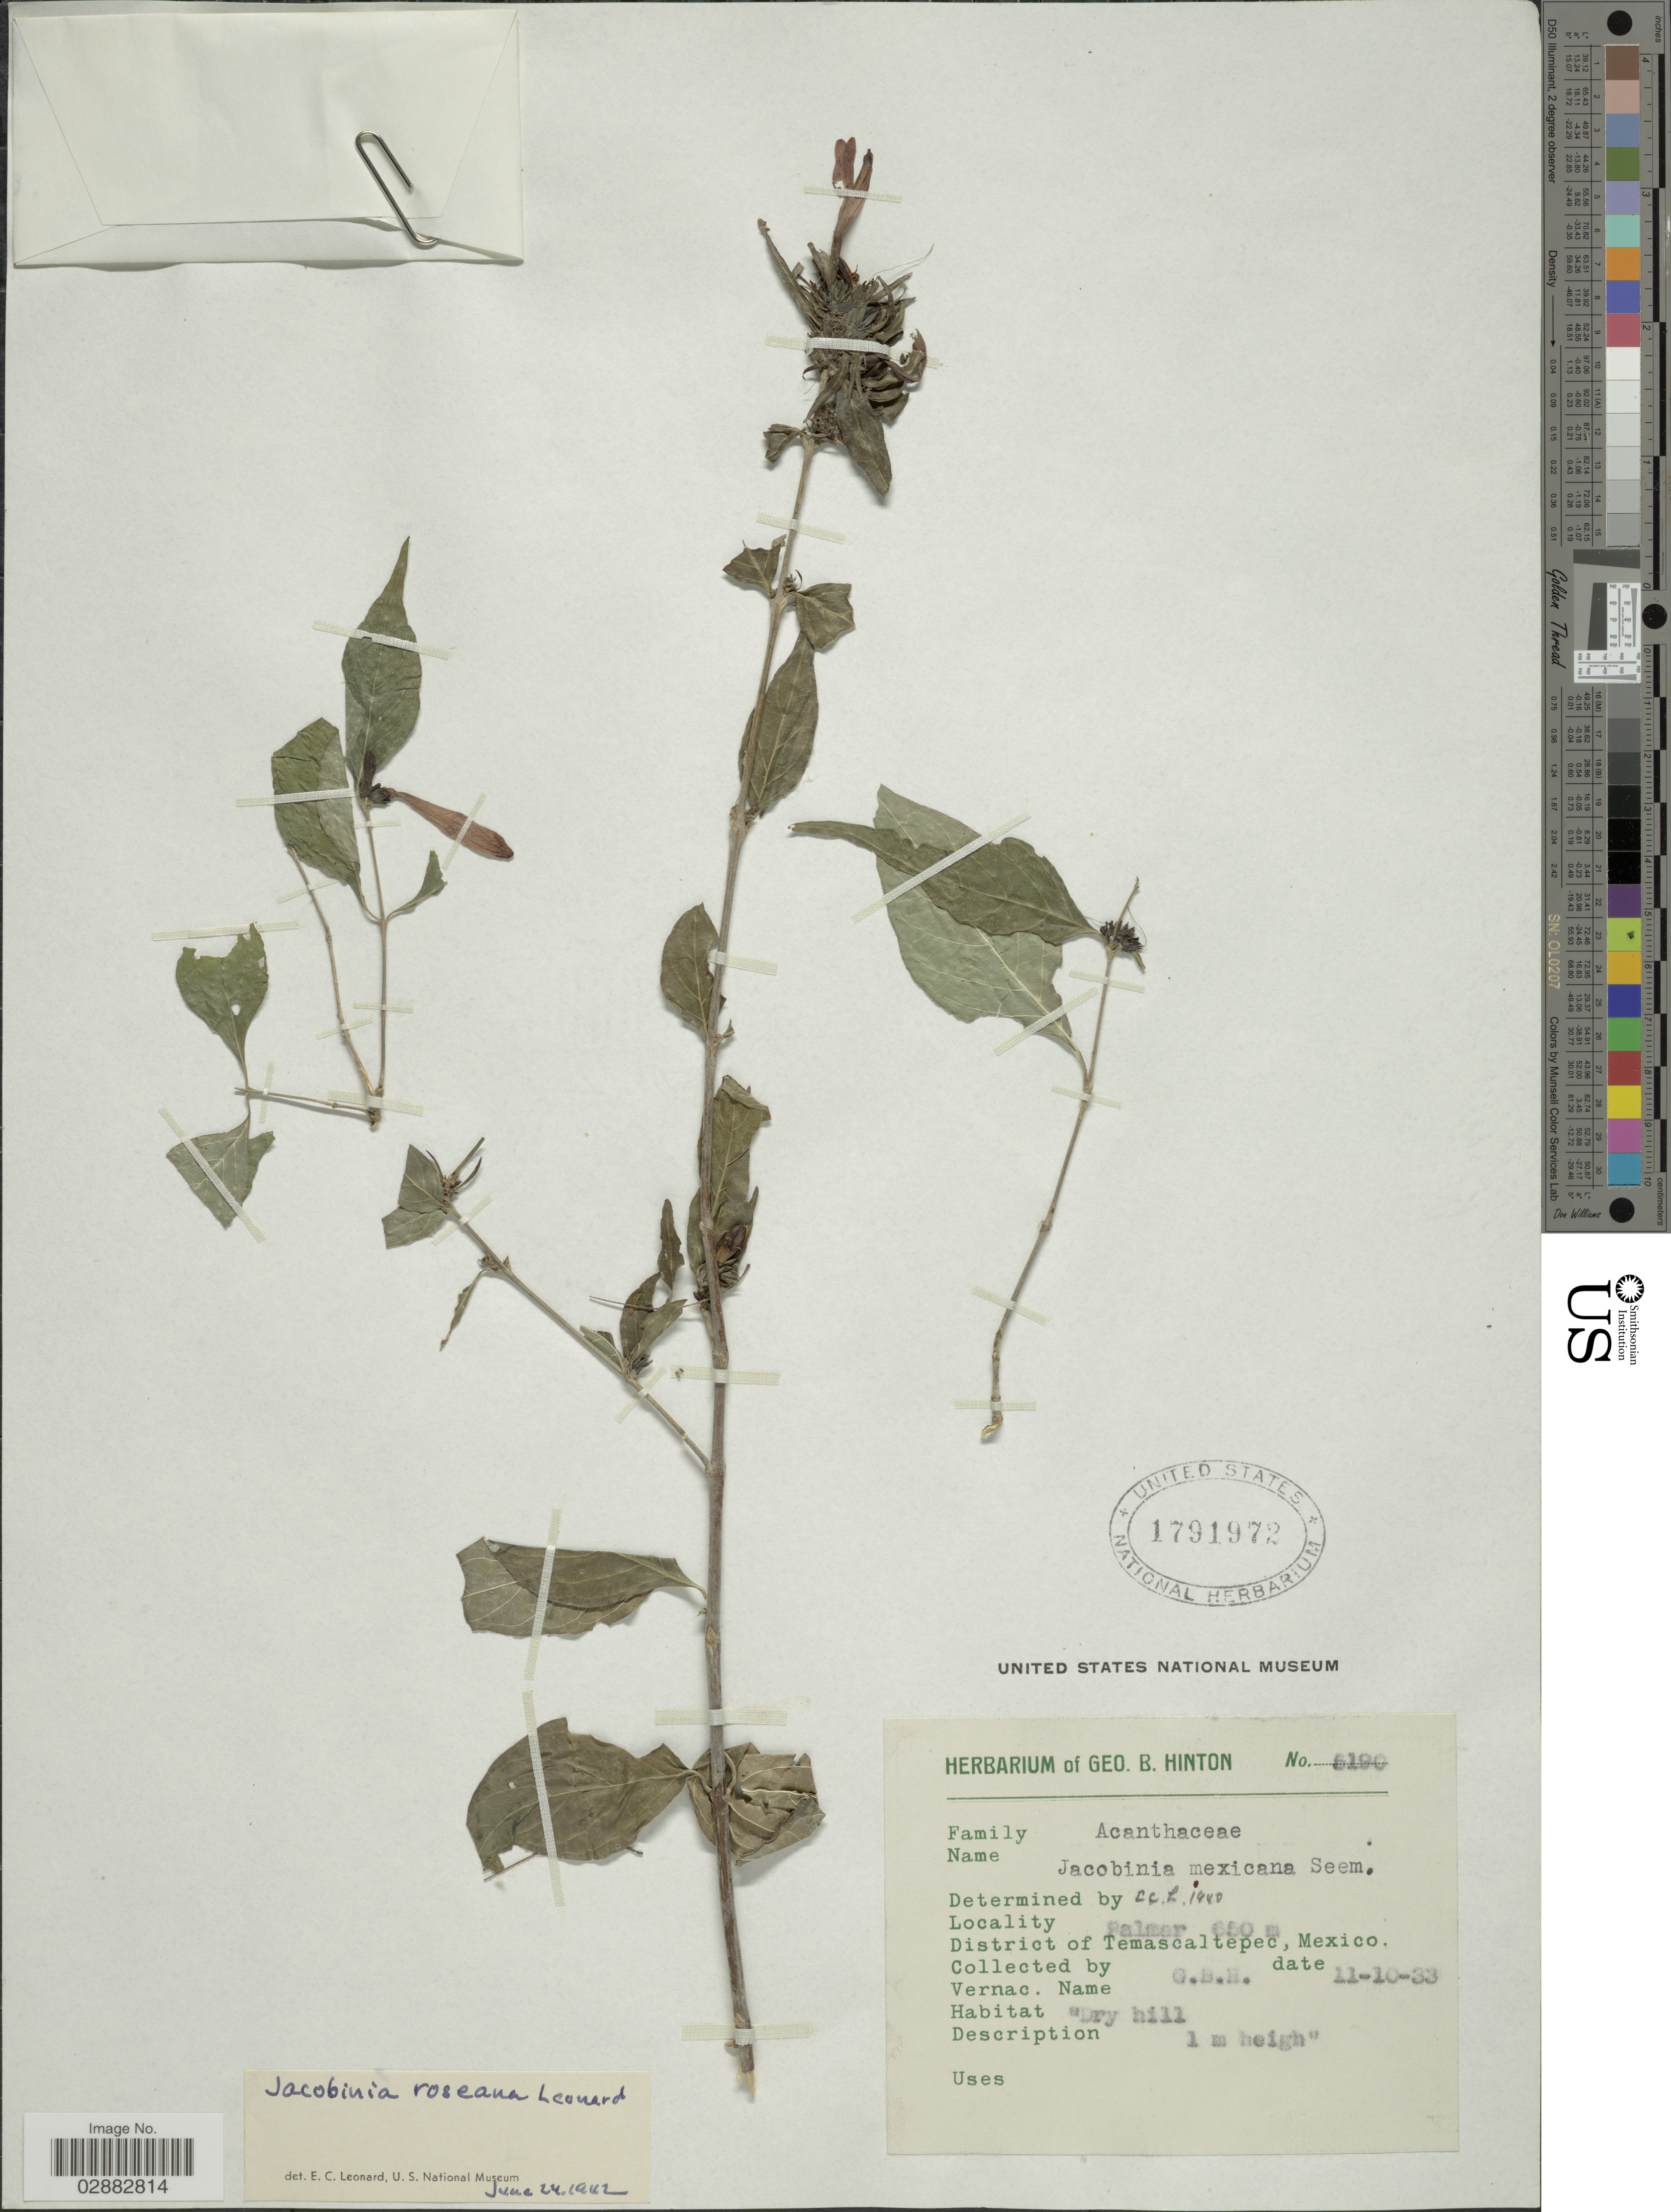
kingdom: Plantae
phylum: Tracheophyta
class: Magnoliopsida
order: Lamiales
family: Acanthaceae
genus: Jacobinia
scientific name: Jacobinia roseana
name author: Leonard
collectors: G. B. Hinton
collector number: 5190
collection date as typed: Transcribed d/m/y: 11/10/33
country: Mexico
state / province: México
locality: Palmar, District Temascaltepec.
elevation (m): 650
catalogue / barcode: US 1791972